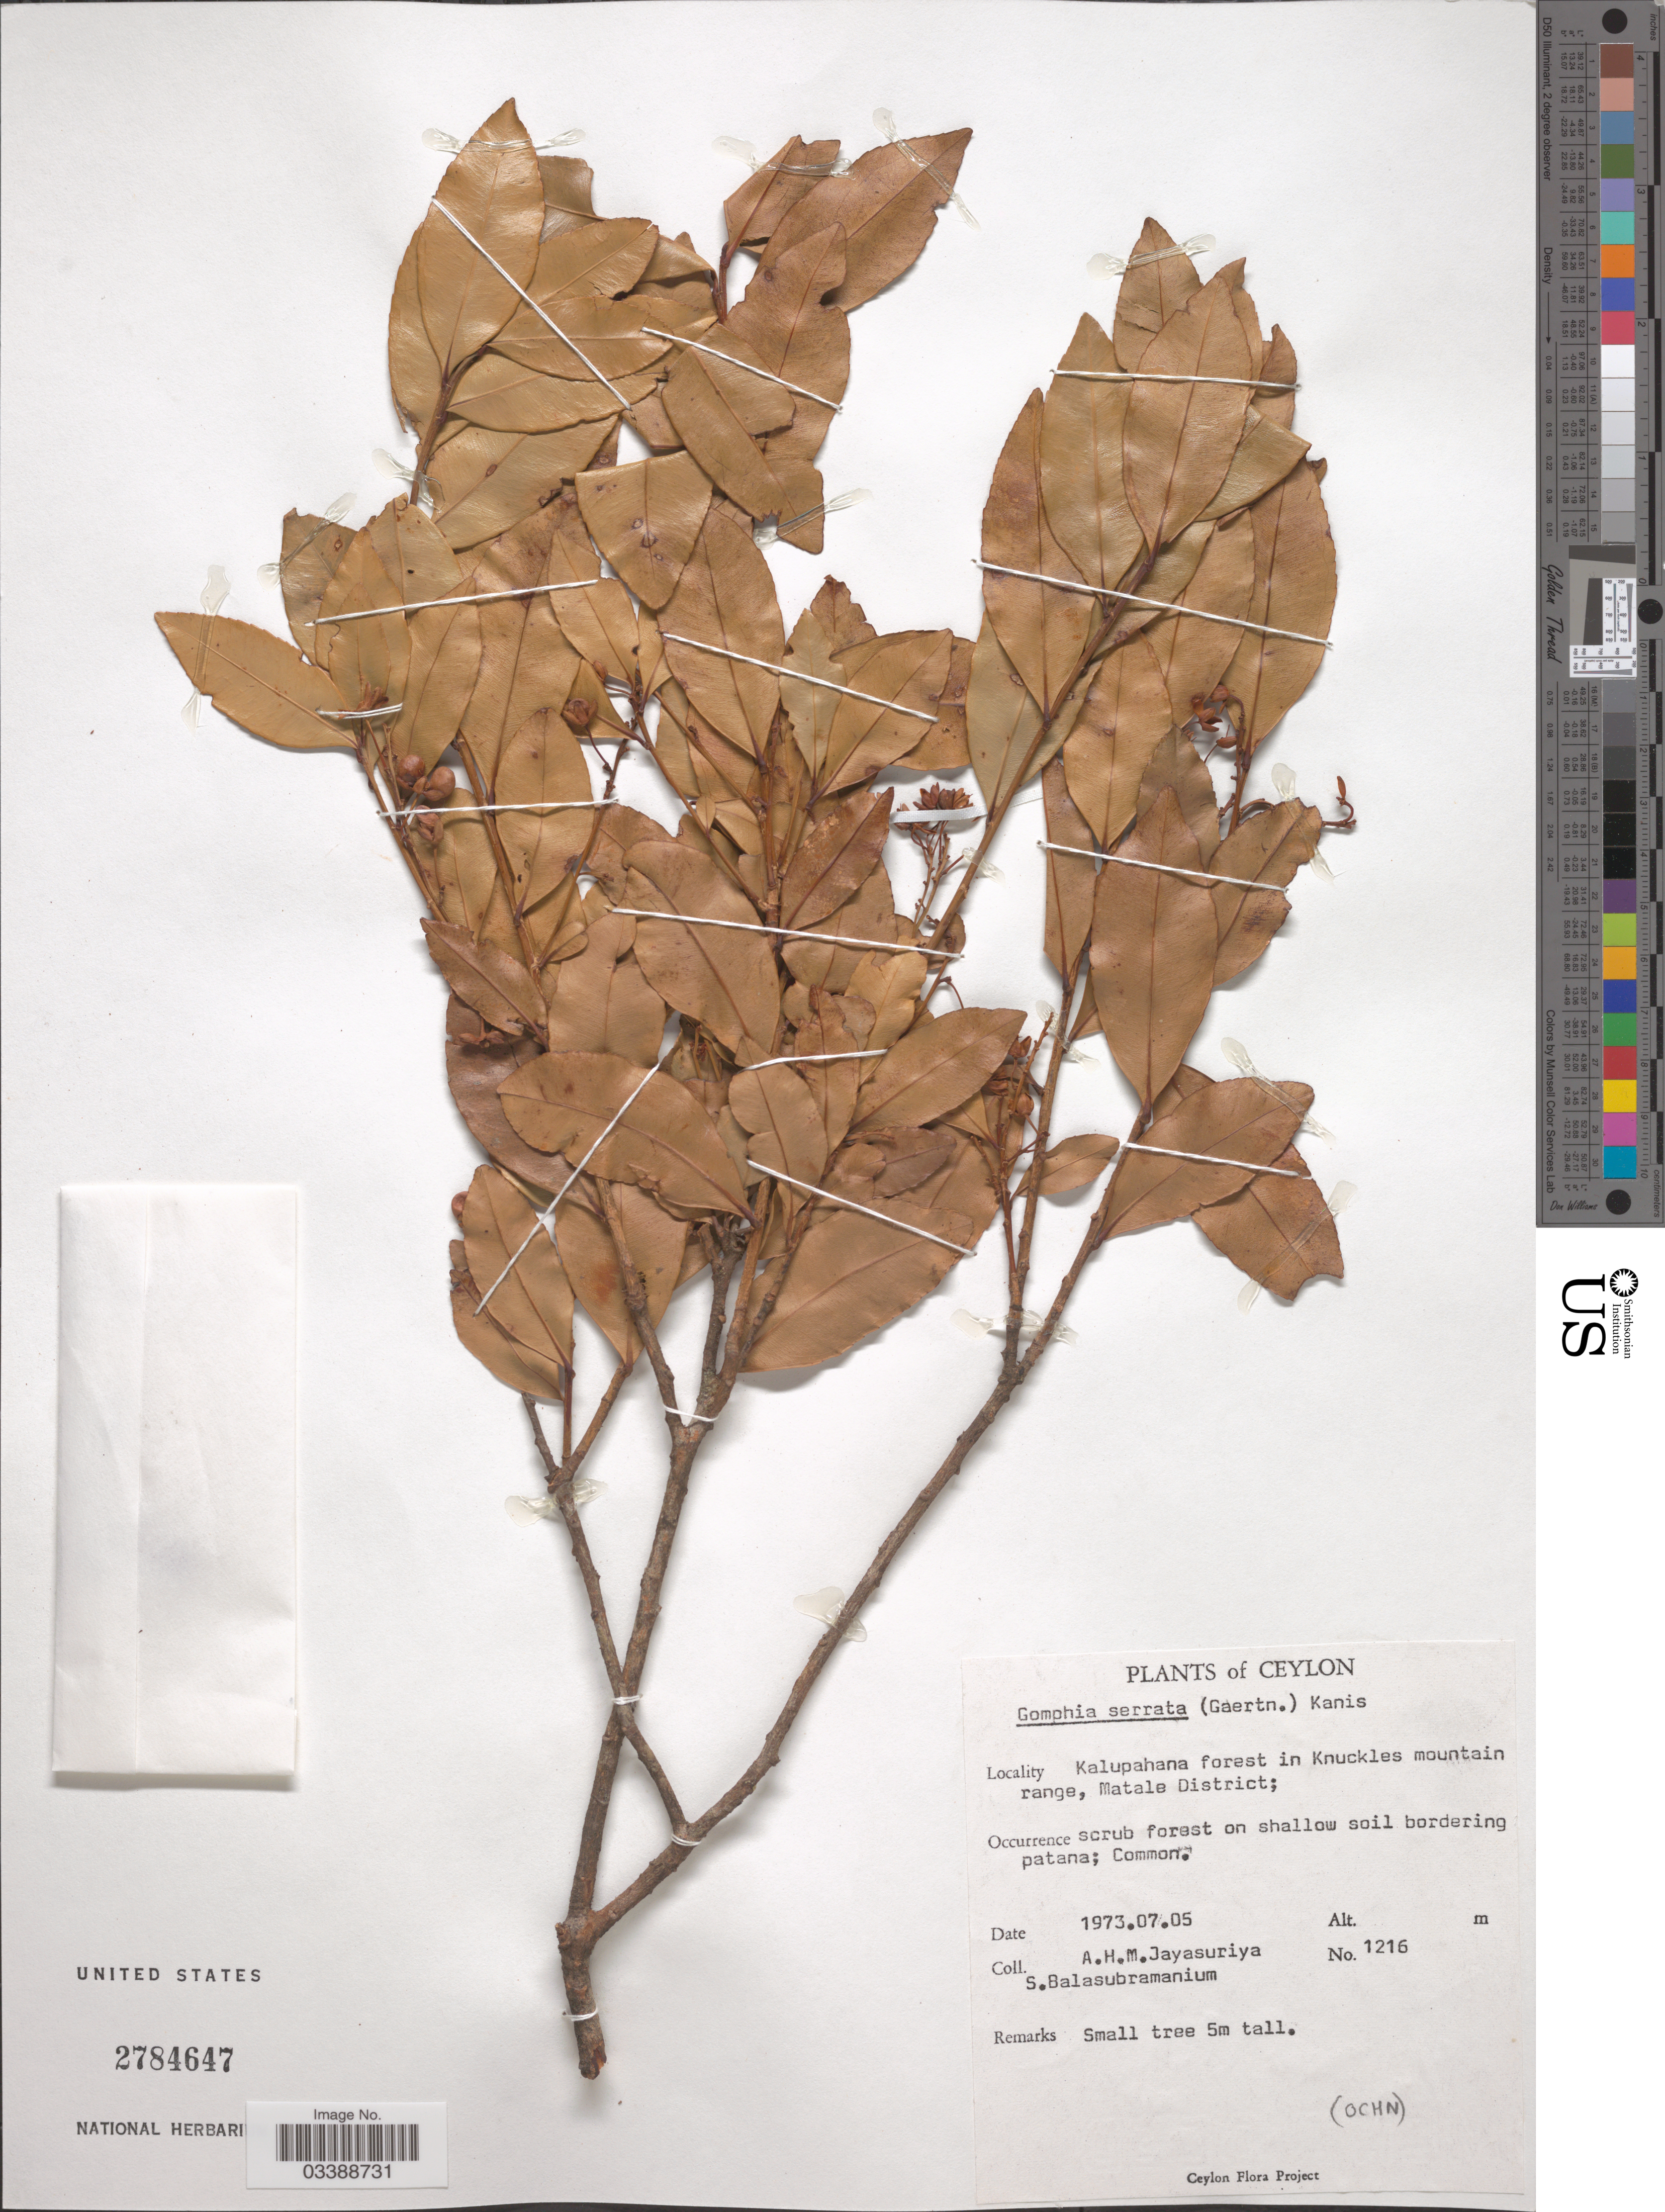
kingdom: Plantae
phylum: Tracheophyta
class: Magnoliopsida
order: Malpighiales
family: Ochnaceae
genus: Campylospermum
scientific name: Campylospermum serratum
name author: (Gaertn.) Bittrich & M.C.E. Amaral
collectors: A. H. Jayasuriya & S. Balasubramanium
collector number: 1216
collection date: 1973-07-05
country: Sri Lanka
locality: Ceylon. Kalupahana forest in Knuckles mountain range, Matale District.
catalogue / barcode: US 2784647